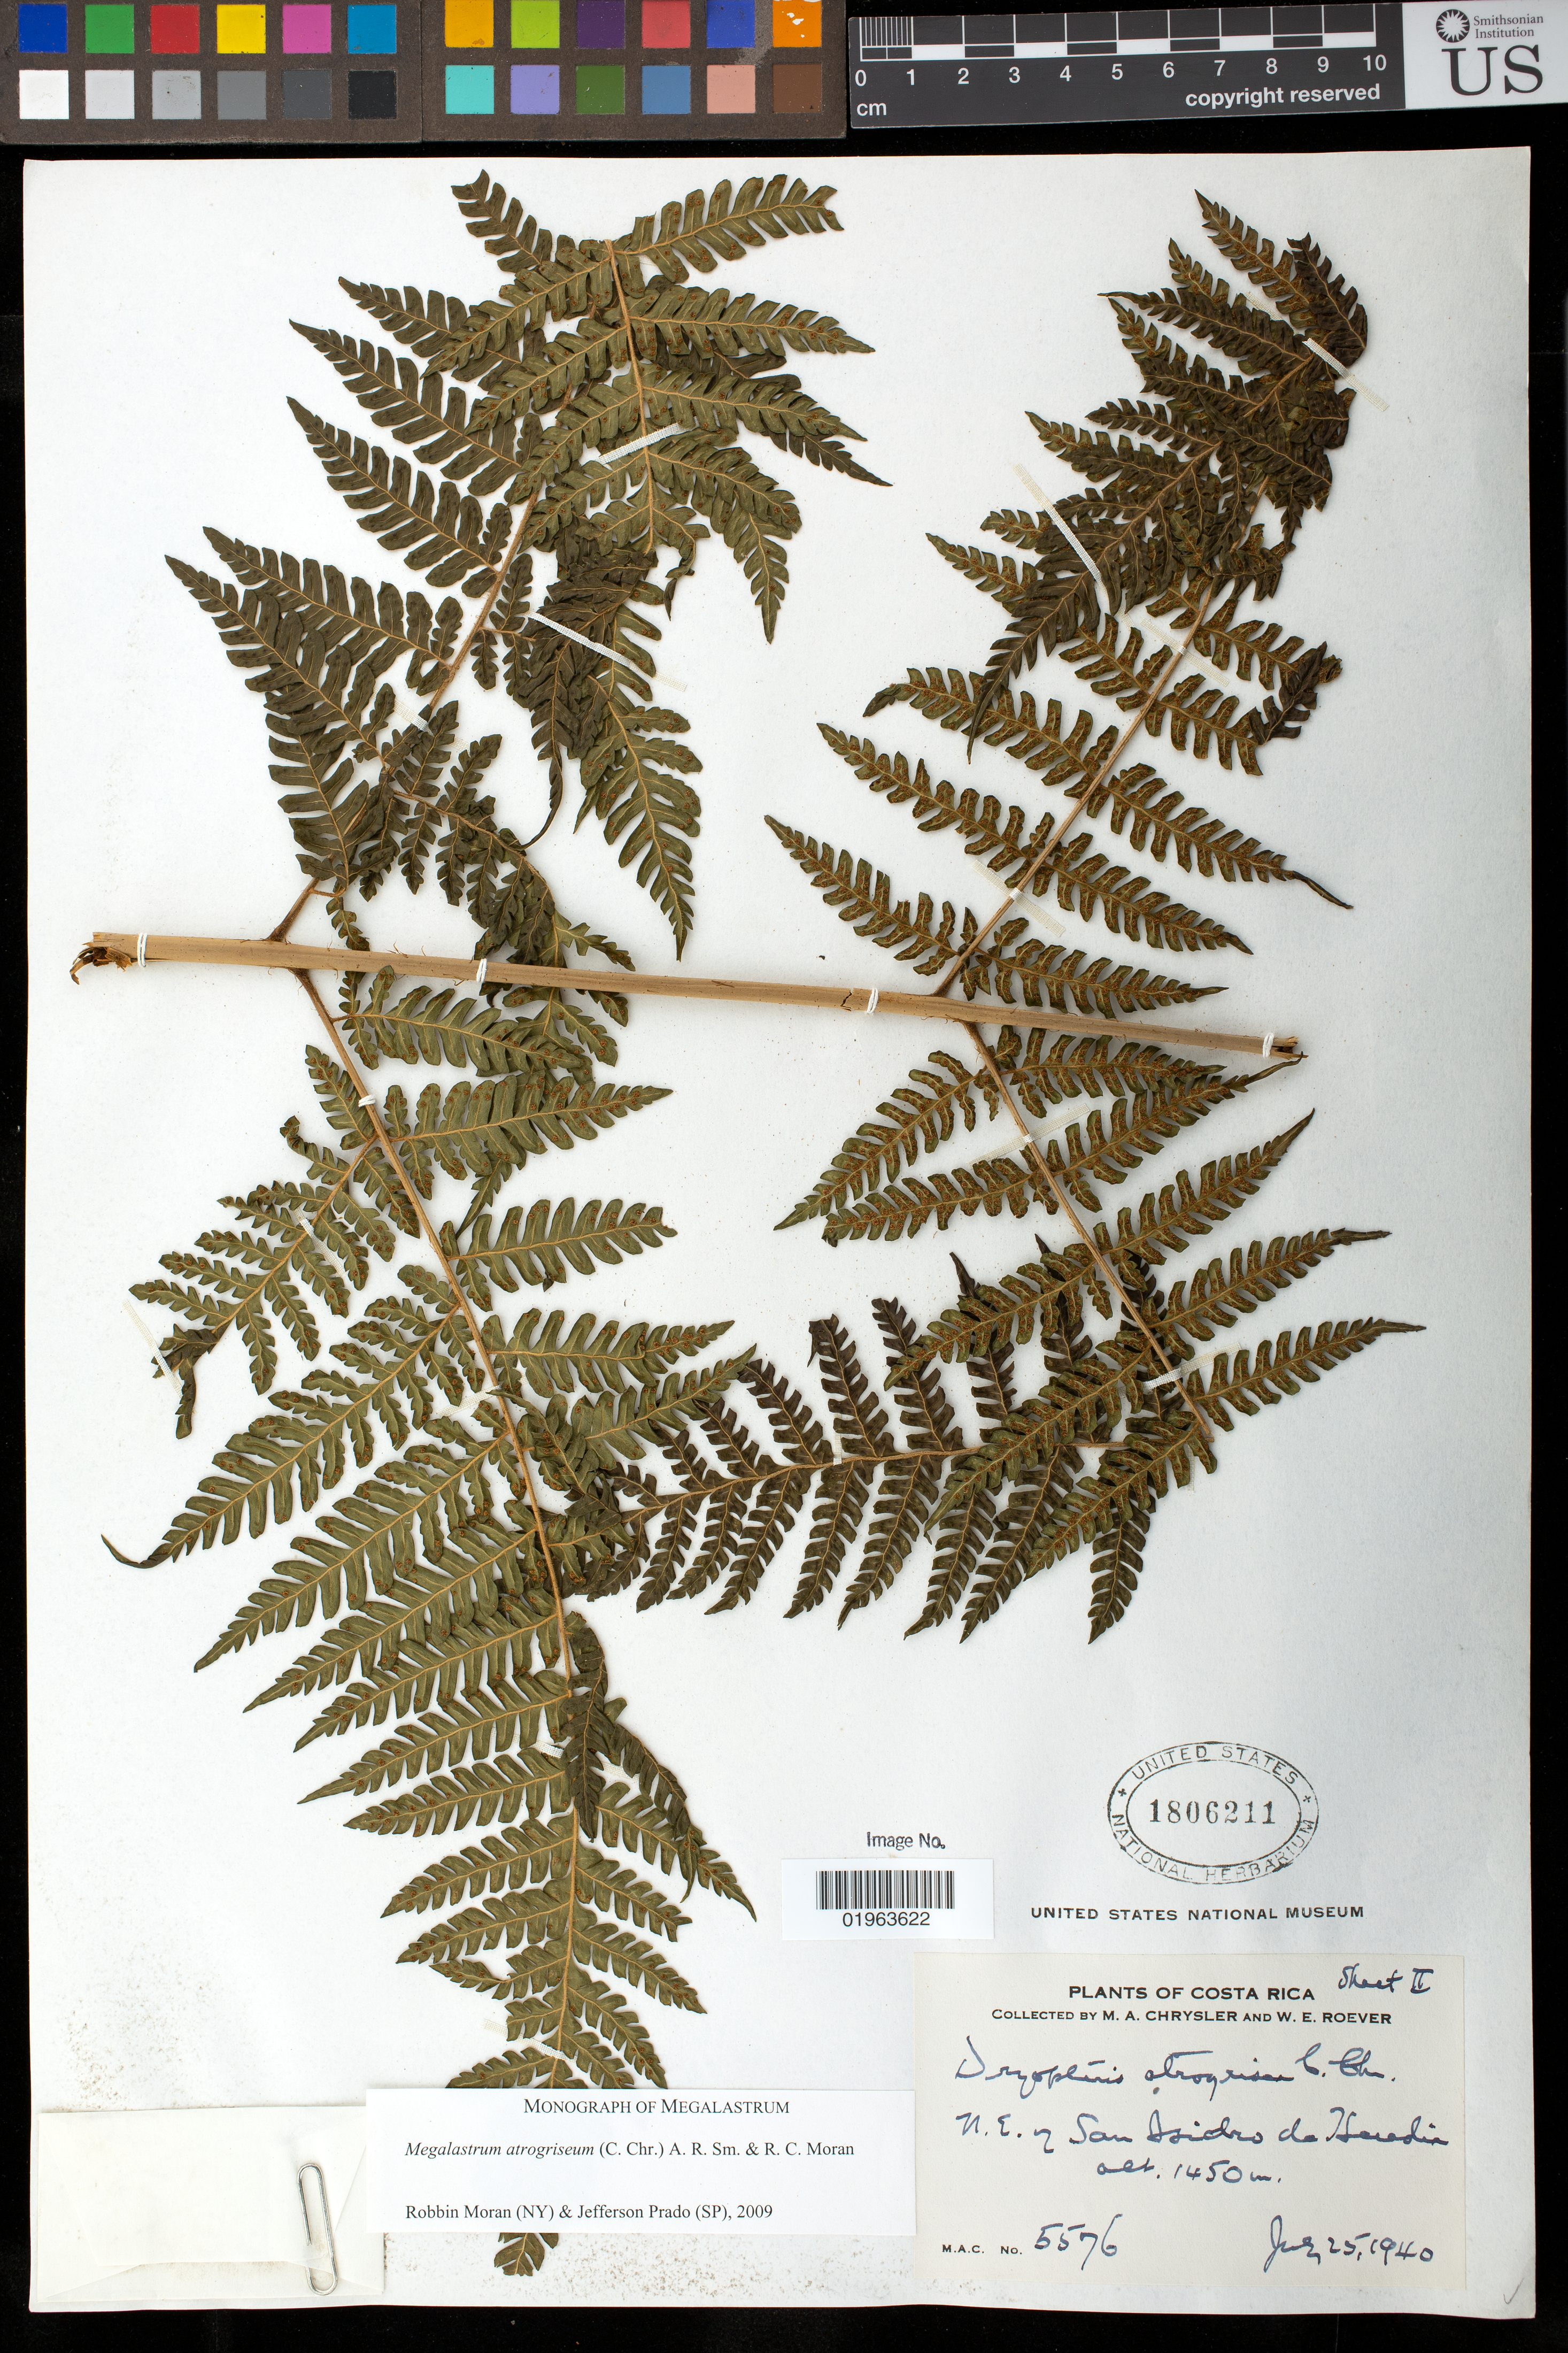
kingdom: Plantae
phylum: Tracheophyta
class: Polypodiopsida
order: Polypodiales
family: Dryopteridaceae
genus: Megalastrum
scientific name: Megalastrum atrogriseum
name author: (C. Chr.) A.R. Sm. & R.C. Moran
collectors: M. A. Chrysler & W. Roever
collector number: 5576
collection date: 1940-07-25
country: Costa Rica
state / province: San José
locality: NE of San Isidro del General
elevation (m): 1450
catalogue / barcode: US 1806211